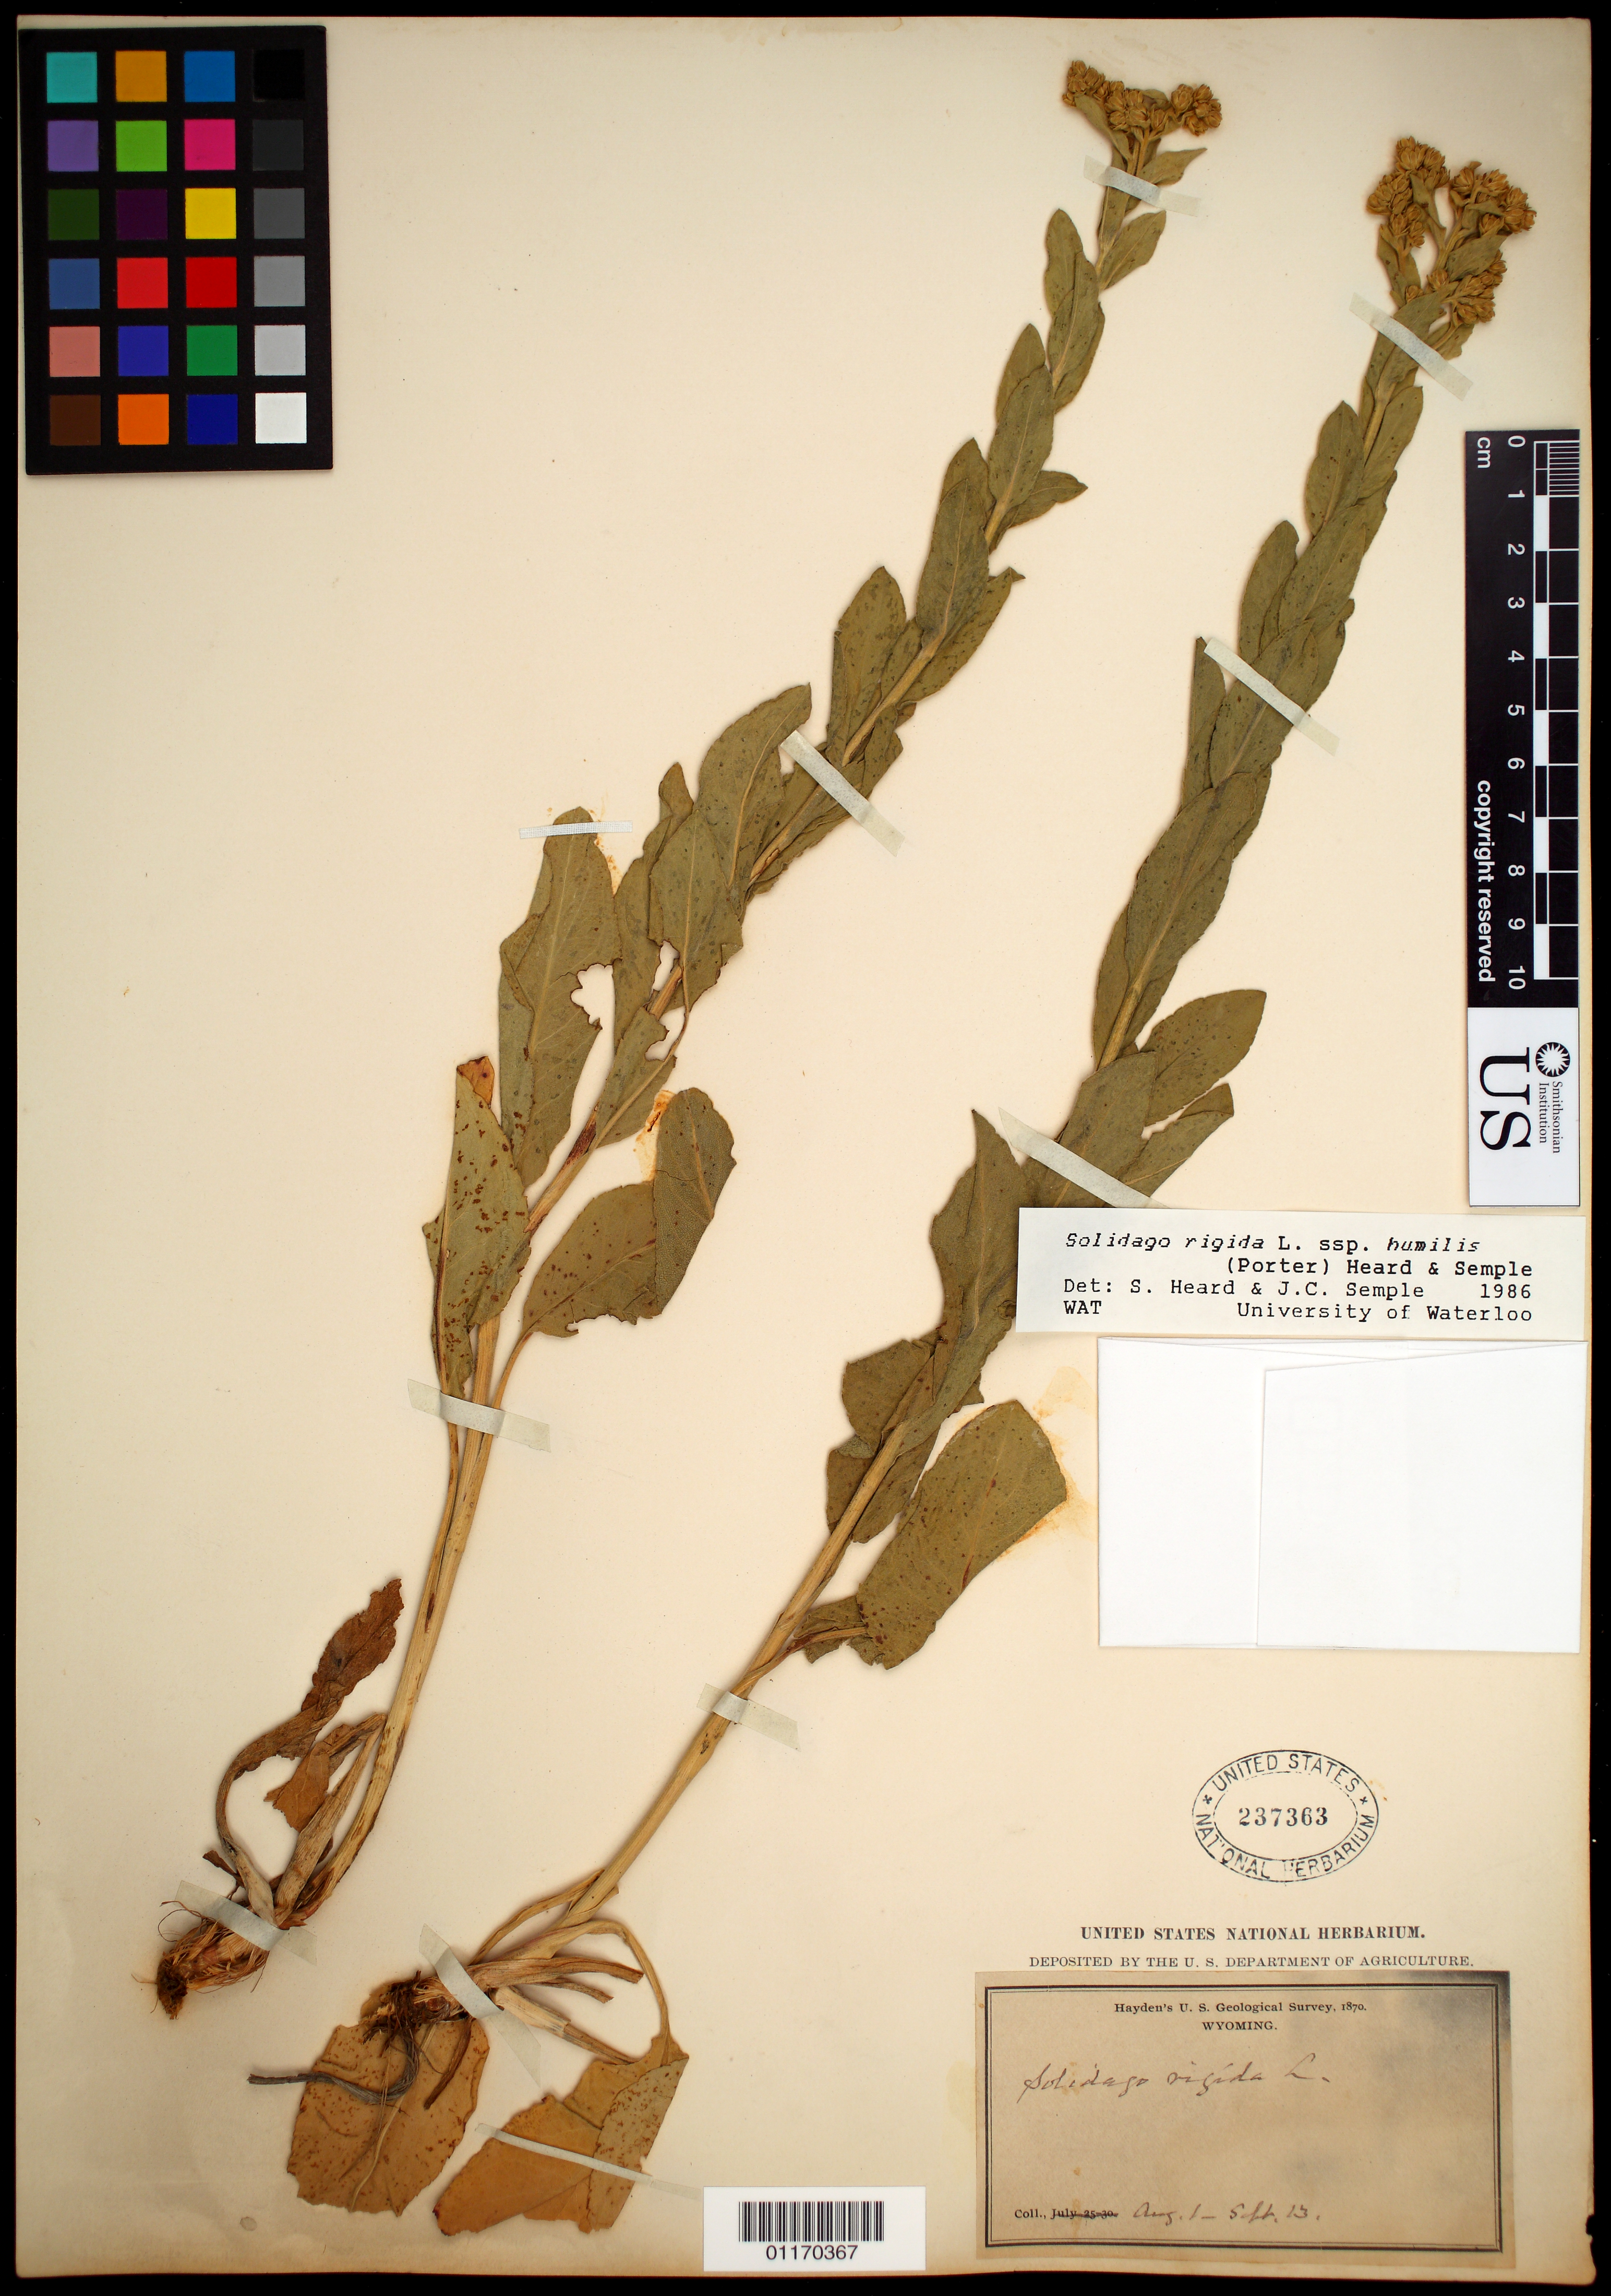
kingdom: Plantae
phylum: Tracheophyta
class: Magnoliopsida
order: Asterales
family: Asteraceae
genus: Oligoneuron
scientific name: Oligoneuron rigidum var. humile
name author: (Porter) G.L. Nesom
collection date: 1870-08-01/1870-09-13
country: United States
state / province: Wyoming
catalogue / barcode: US 237363